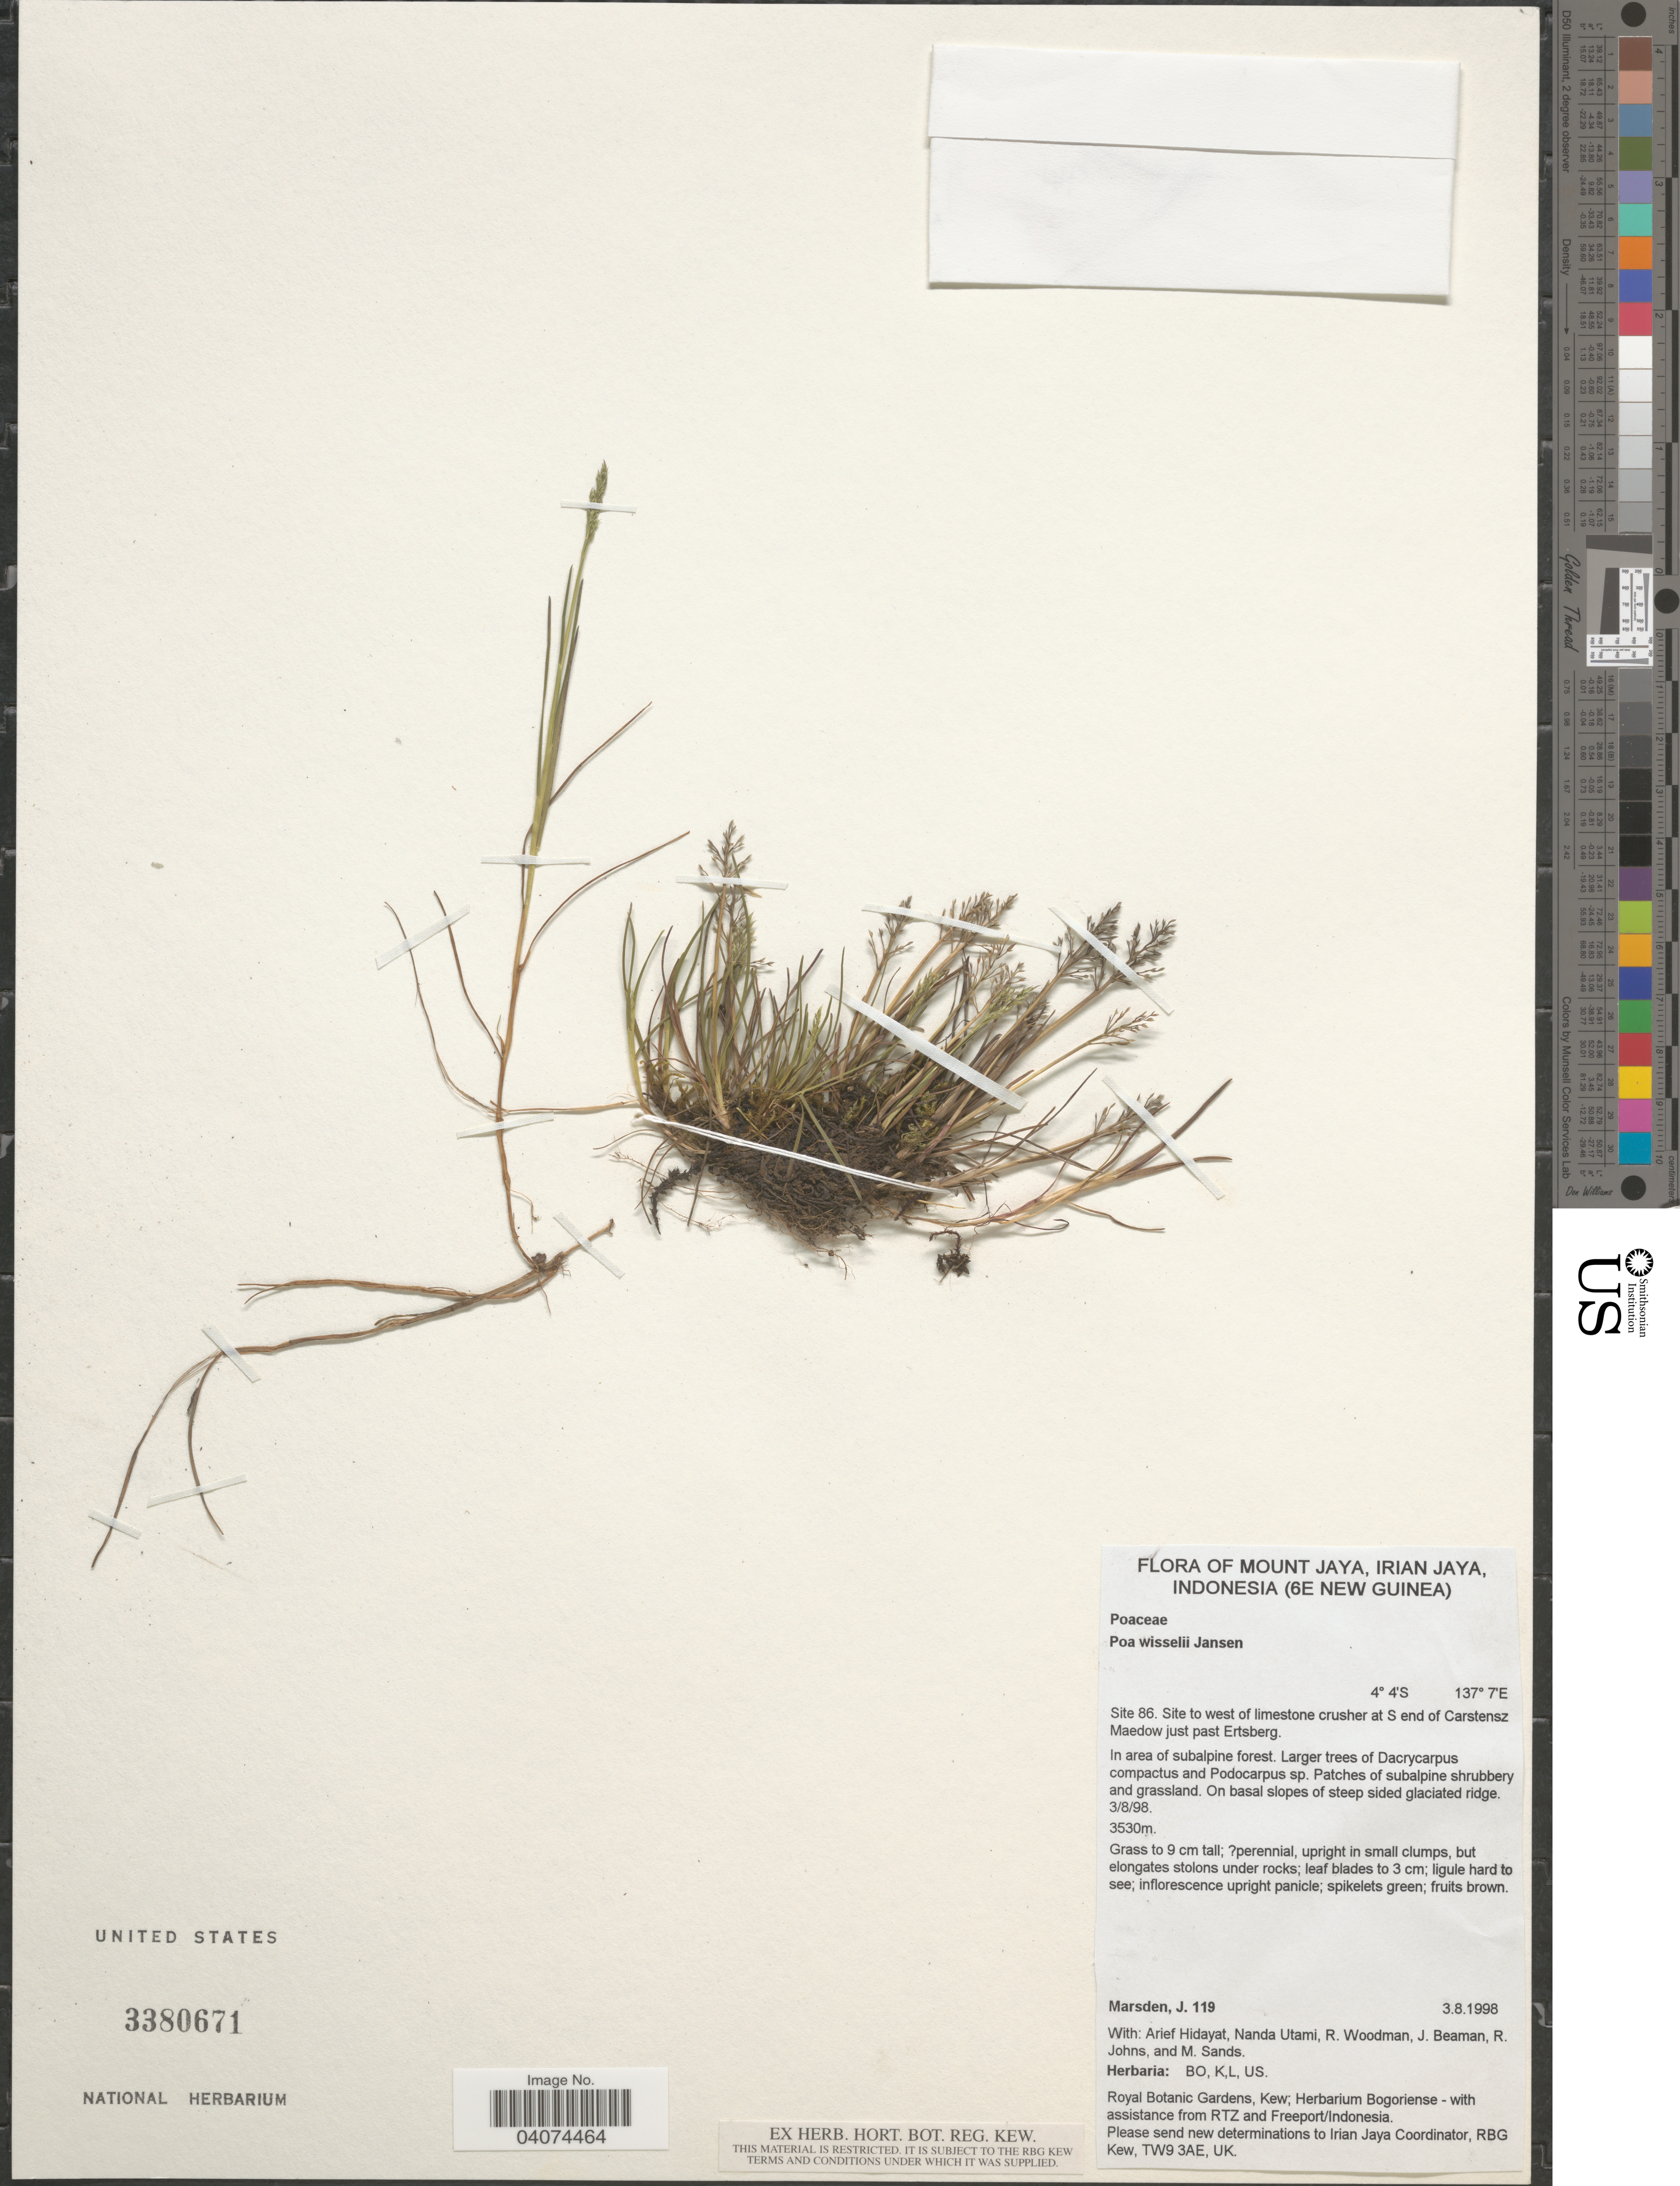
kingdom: Plantae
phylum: Tracheophyta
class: Liliopsida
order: Poales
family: Poaceae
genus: Poa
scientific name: Poa wisselii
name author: Jansen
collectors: J. Marsden, A. Hidayat, N. Utami & R. Woodman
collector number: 119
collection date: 1998-08-03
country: Indonesia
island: New Guinea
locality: Mount Jaya, Irian Jaya (6e New Guinea). Site 86. Site to west of limestone crusher at S end of Carstensz Meadow just past Ertsberg. In area of subalpine forest. On basal slopes of steep sided glaciated ridge.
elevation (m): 3530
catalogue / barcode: US 3380671